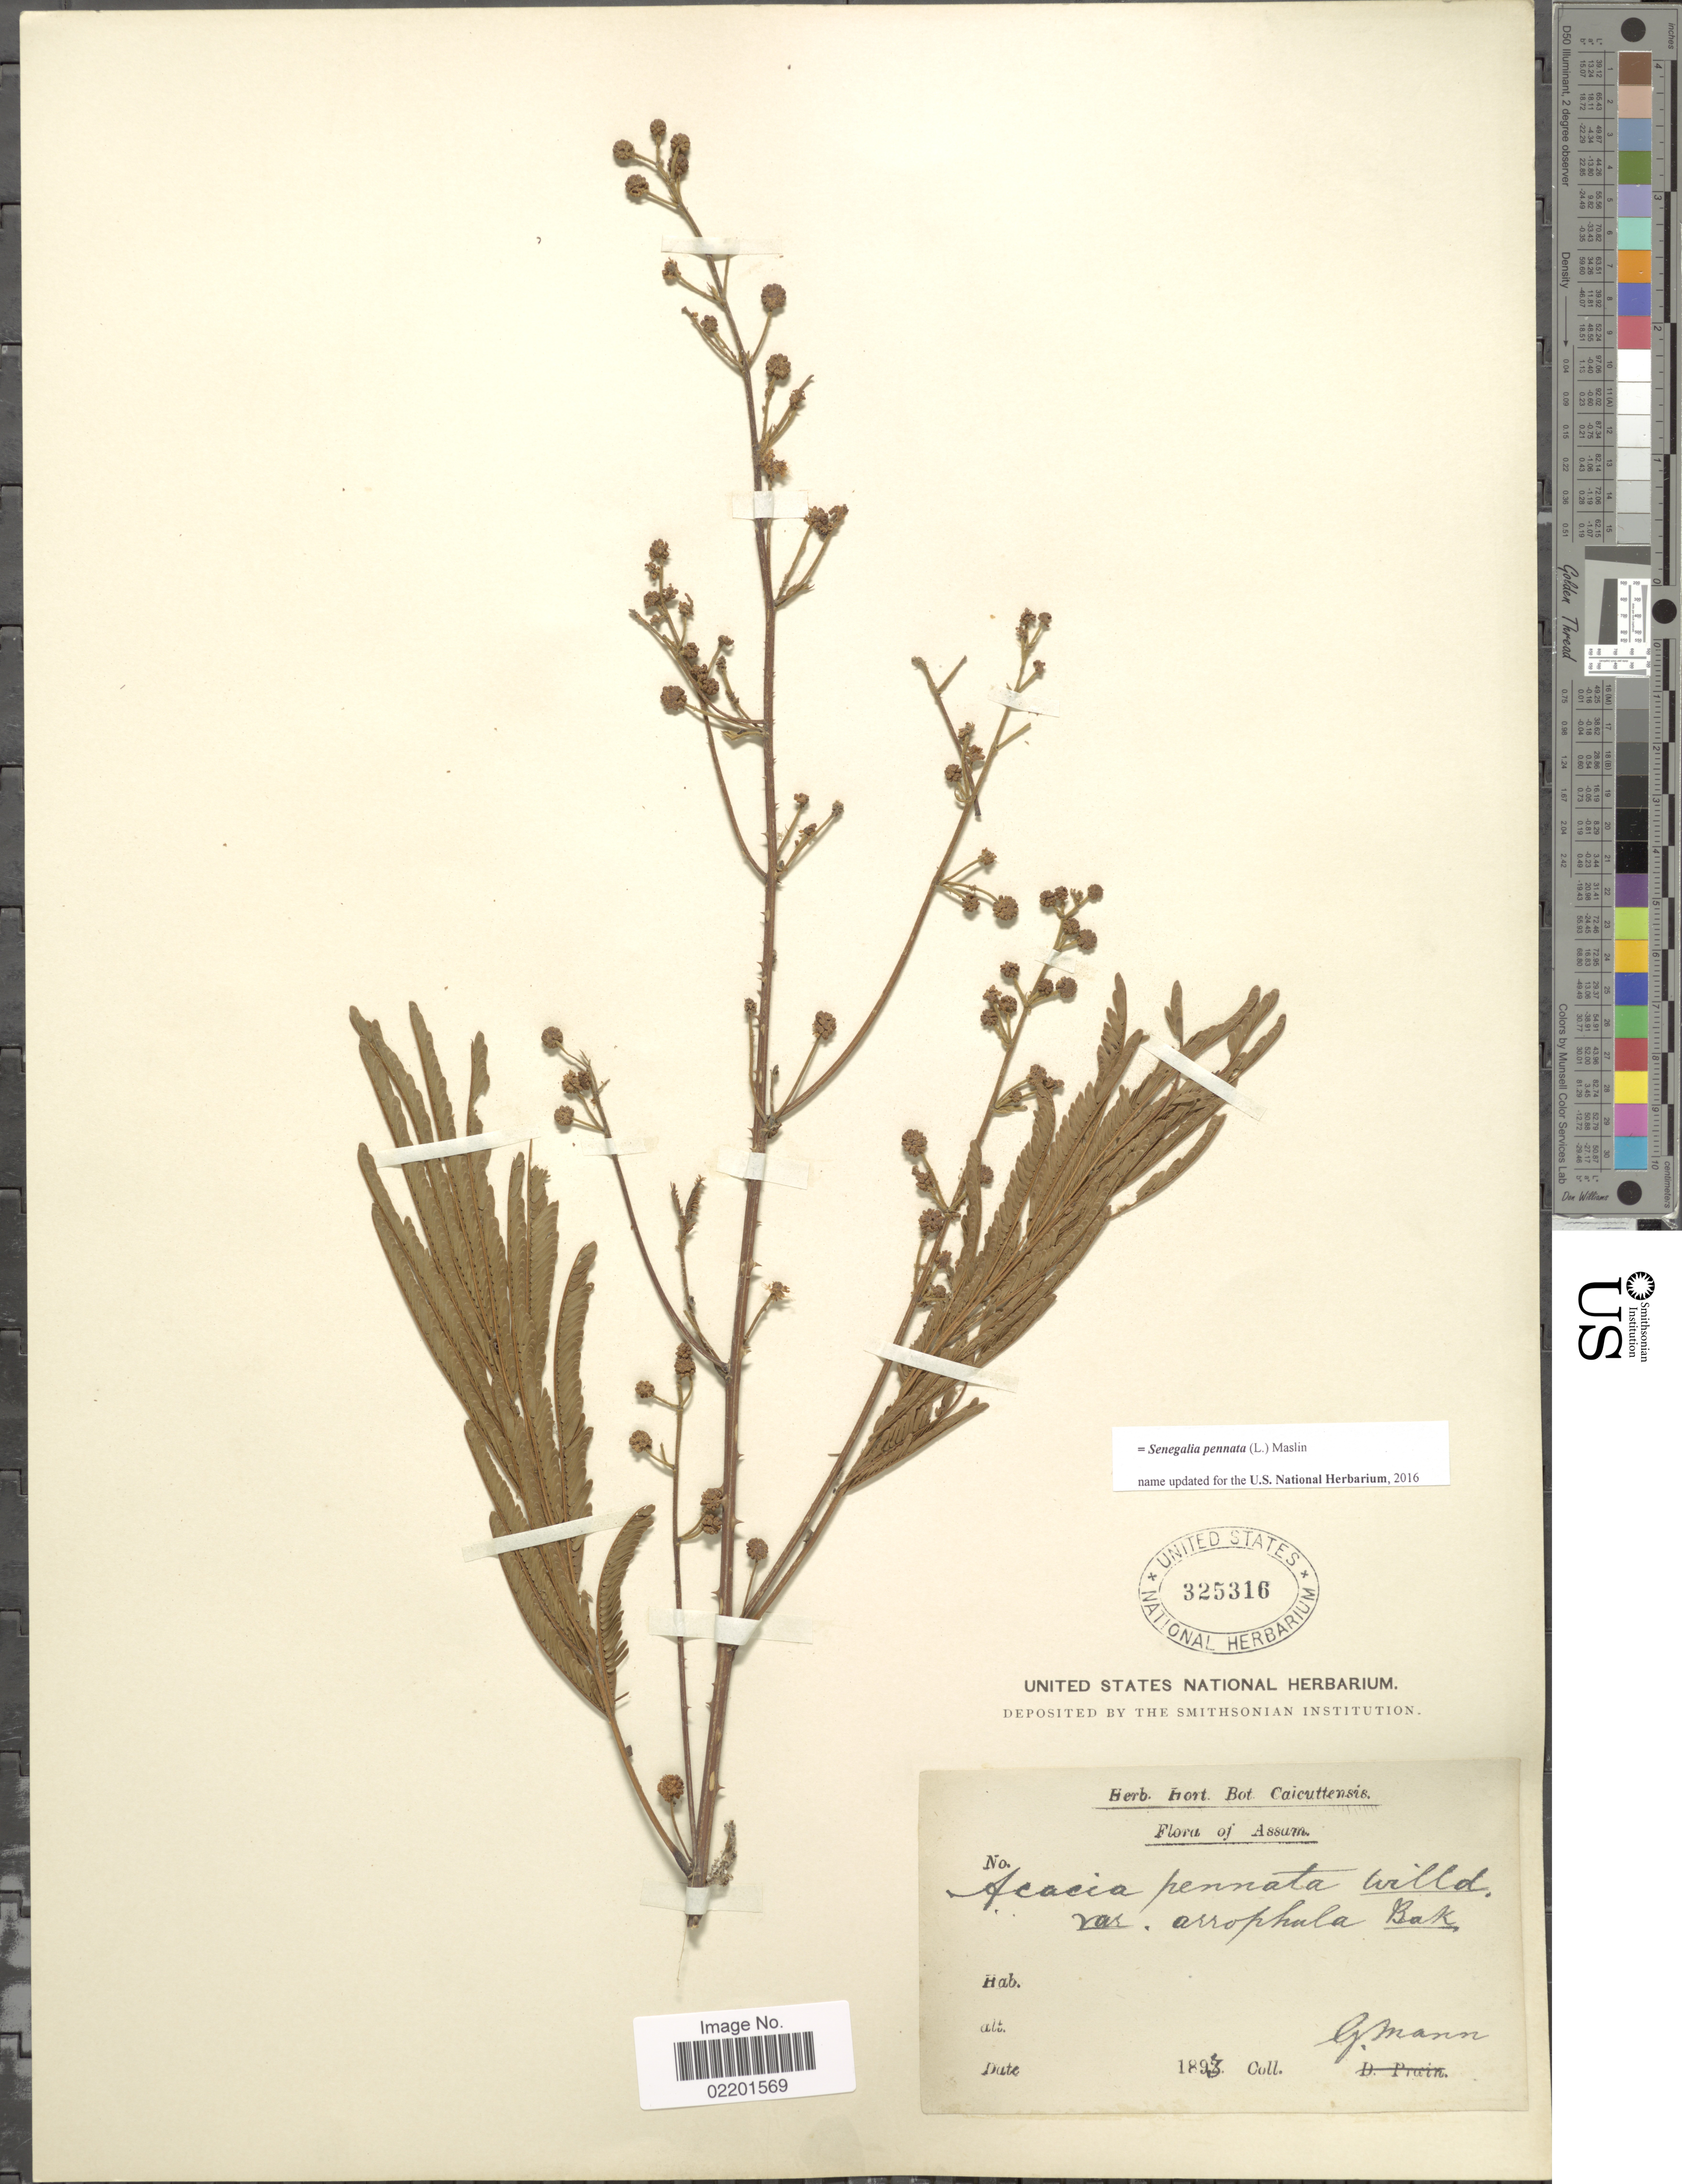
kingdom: Plantae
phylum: Tracheophyta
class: Magnoliopsida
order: Fabales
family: Fabaceae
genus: Senegalia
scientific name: Senegalia pennata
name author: (L.) Maslin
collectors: G. Mann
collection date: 1897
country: India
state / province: Assam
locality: Assam.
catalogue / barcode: US 325316